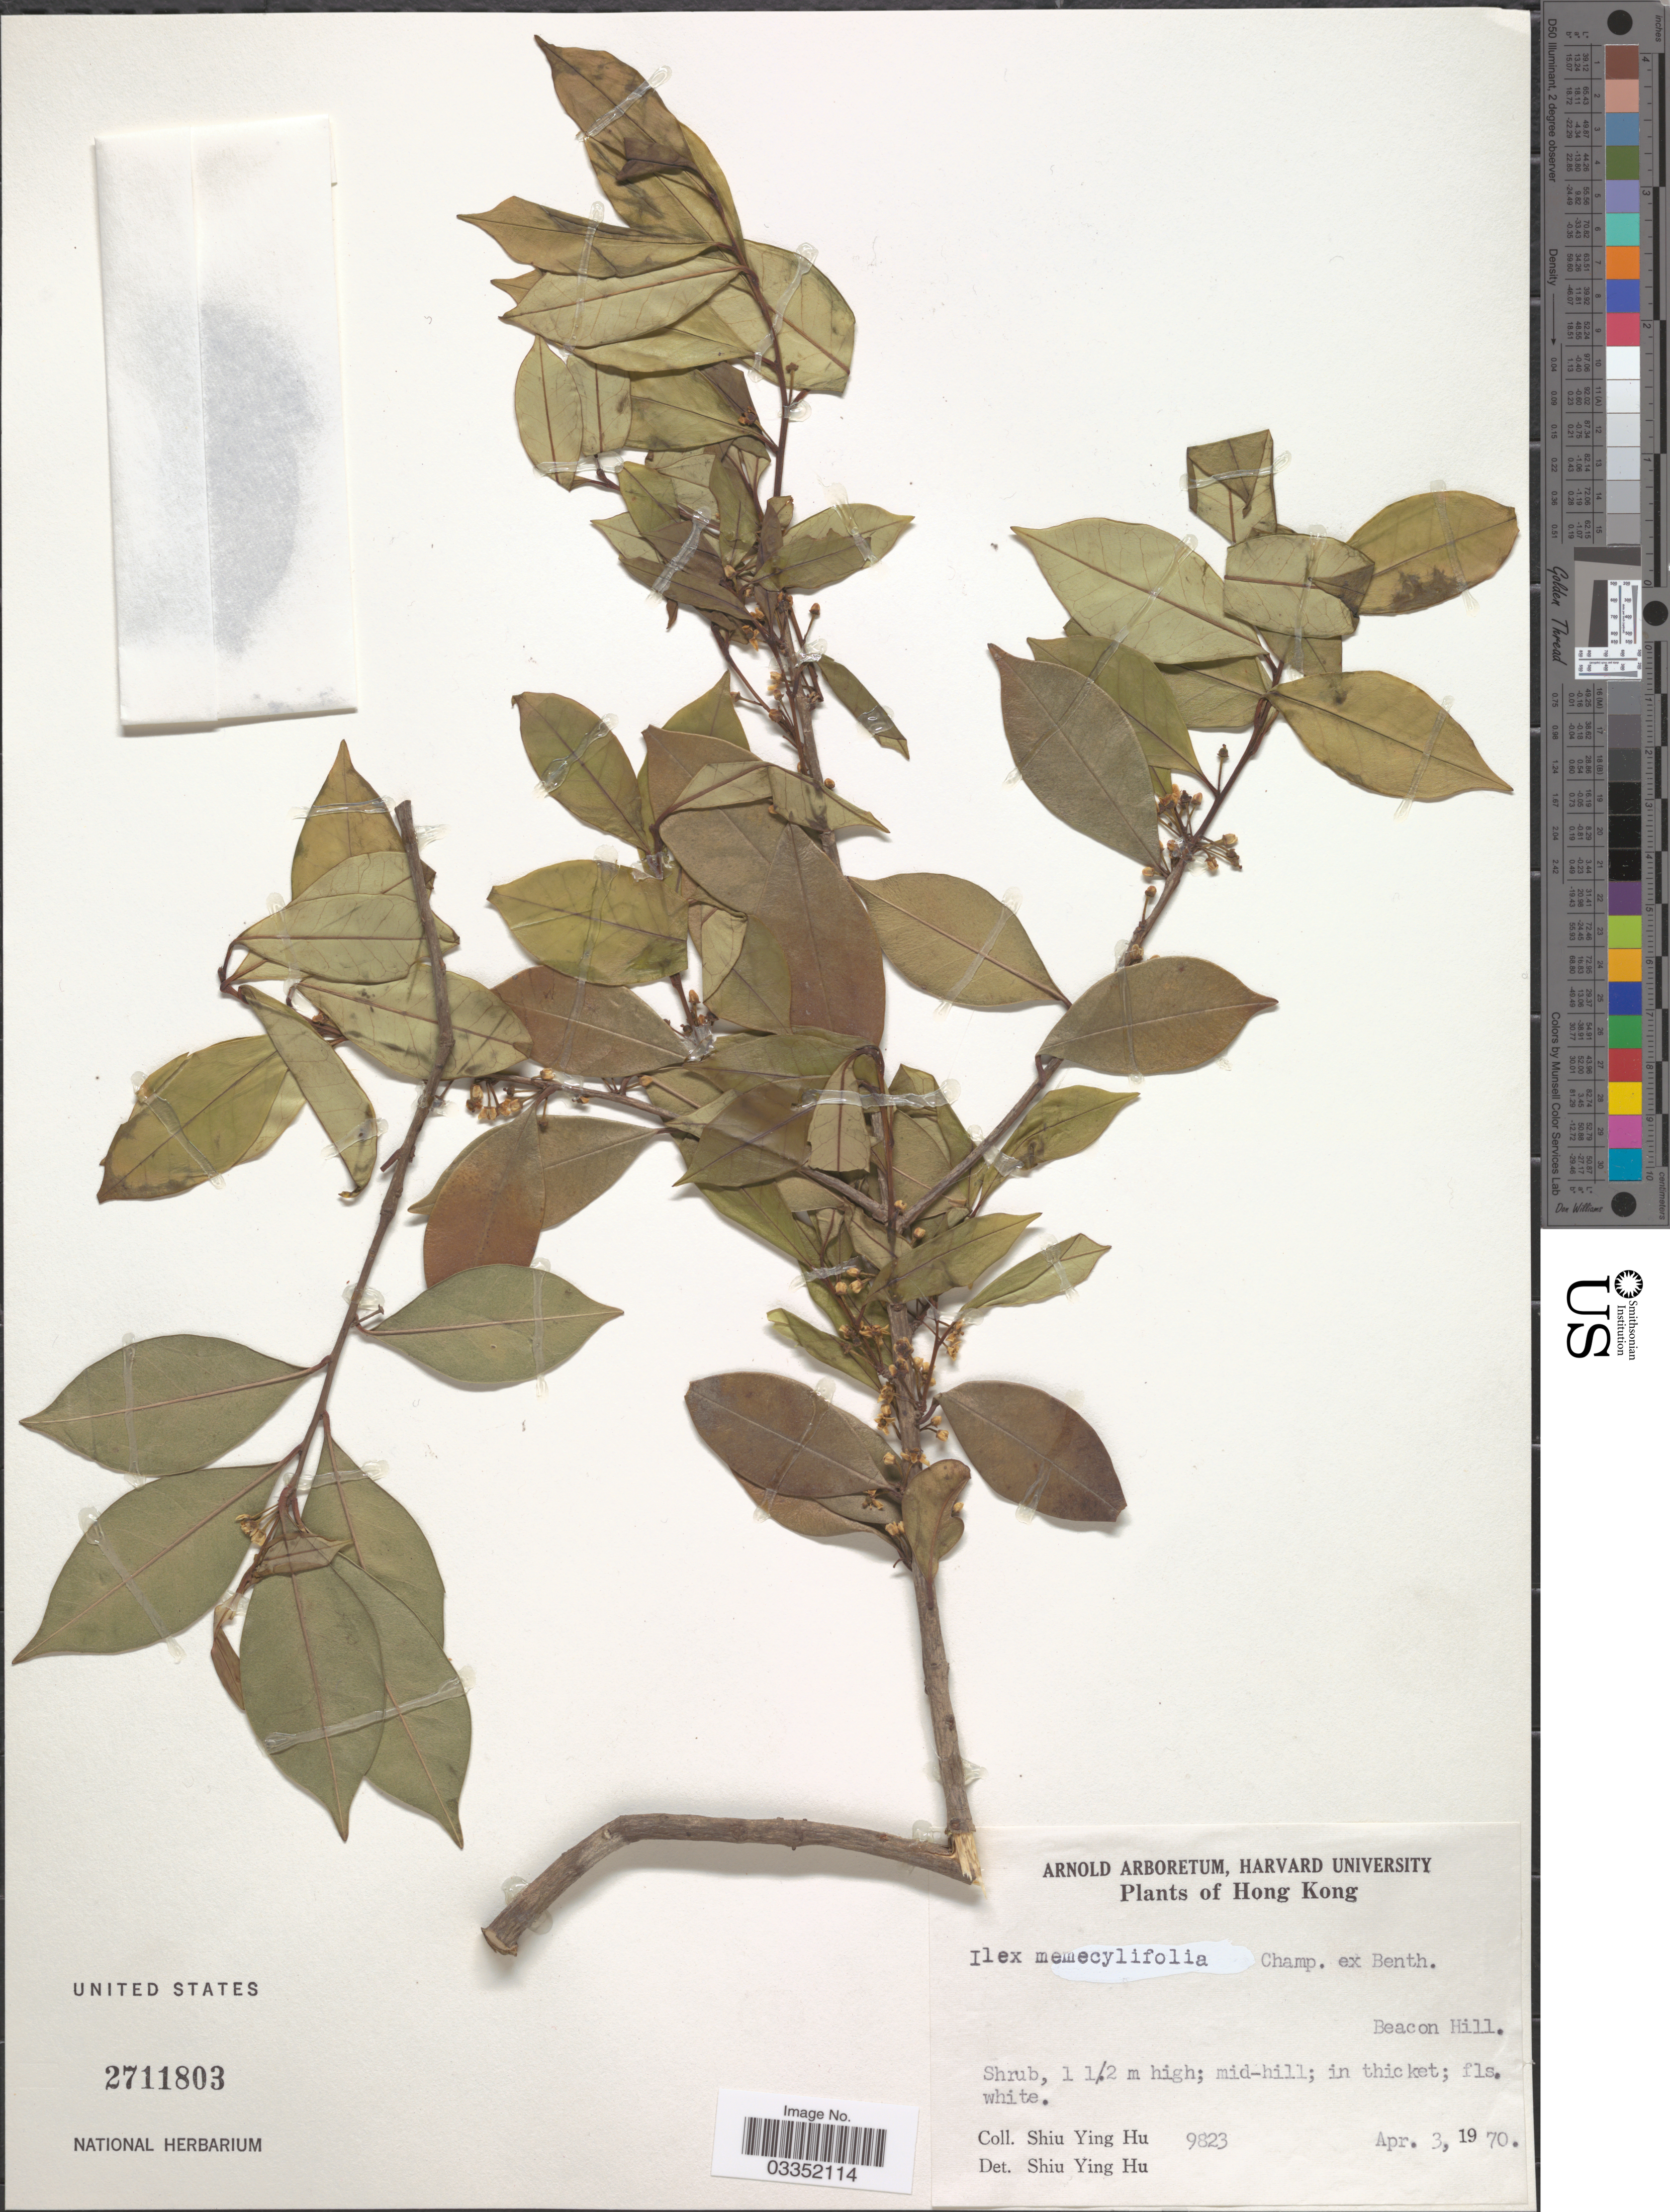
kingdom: Plantae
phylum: Tracheophyta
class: Magnoliopsida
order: Aquifoliales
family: Aquifoliaceae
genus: Ilex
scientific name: Ilex memecylifolia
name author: Champ. ex Benth.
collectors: S. Y. Hu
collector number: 9823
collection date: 1970-04-03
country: China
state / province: Hong Kong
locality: Beacon Hill.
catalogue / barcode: US 2711803